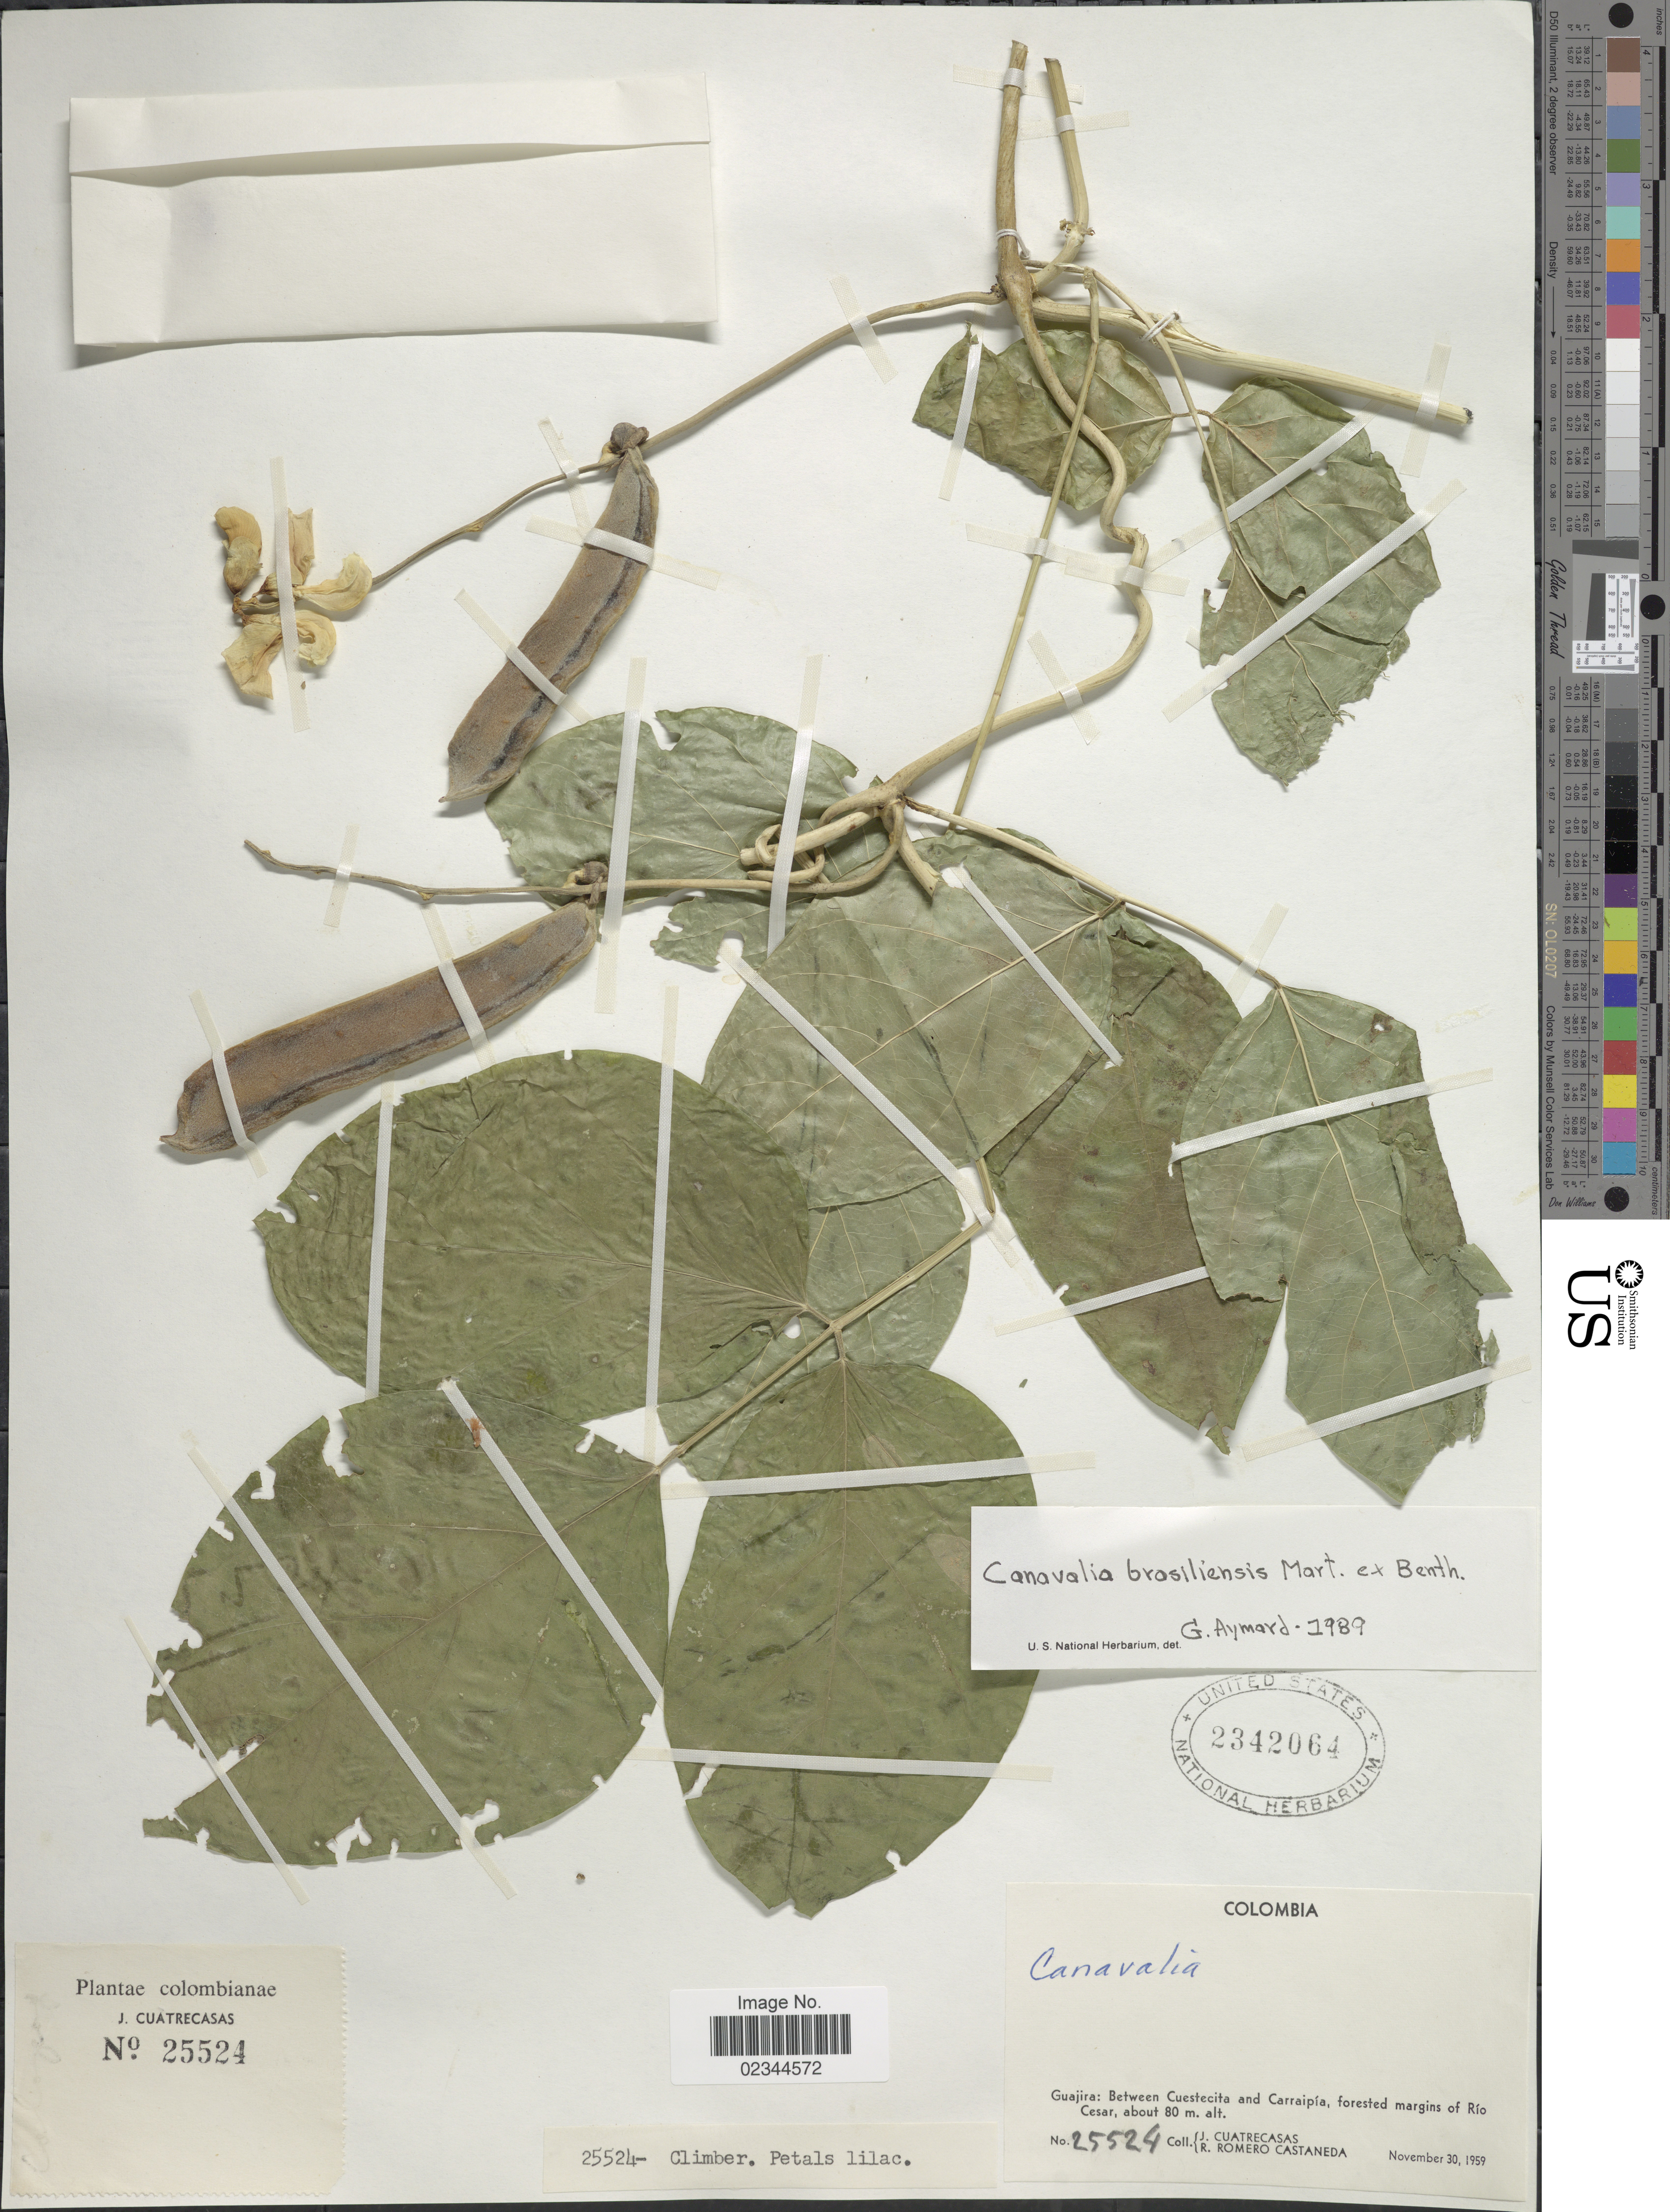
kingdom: Plantae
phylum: Tracheophyta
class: Magnoliopsida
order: Fabales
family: Fabaceae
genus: Canavalia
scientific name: Canavalia brasiliensis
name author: Mart. ex Benth.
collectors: J. Cuatrecasas & R. Romero Castañeda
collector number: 25524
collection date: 1959-11-30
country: Colombia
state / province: La Guajira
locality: Between Cuestecita and Carraipa, forested margins of Rio Cesar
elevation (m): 80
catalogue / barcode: US 2342064